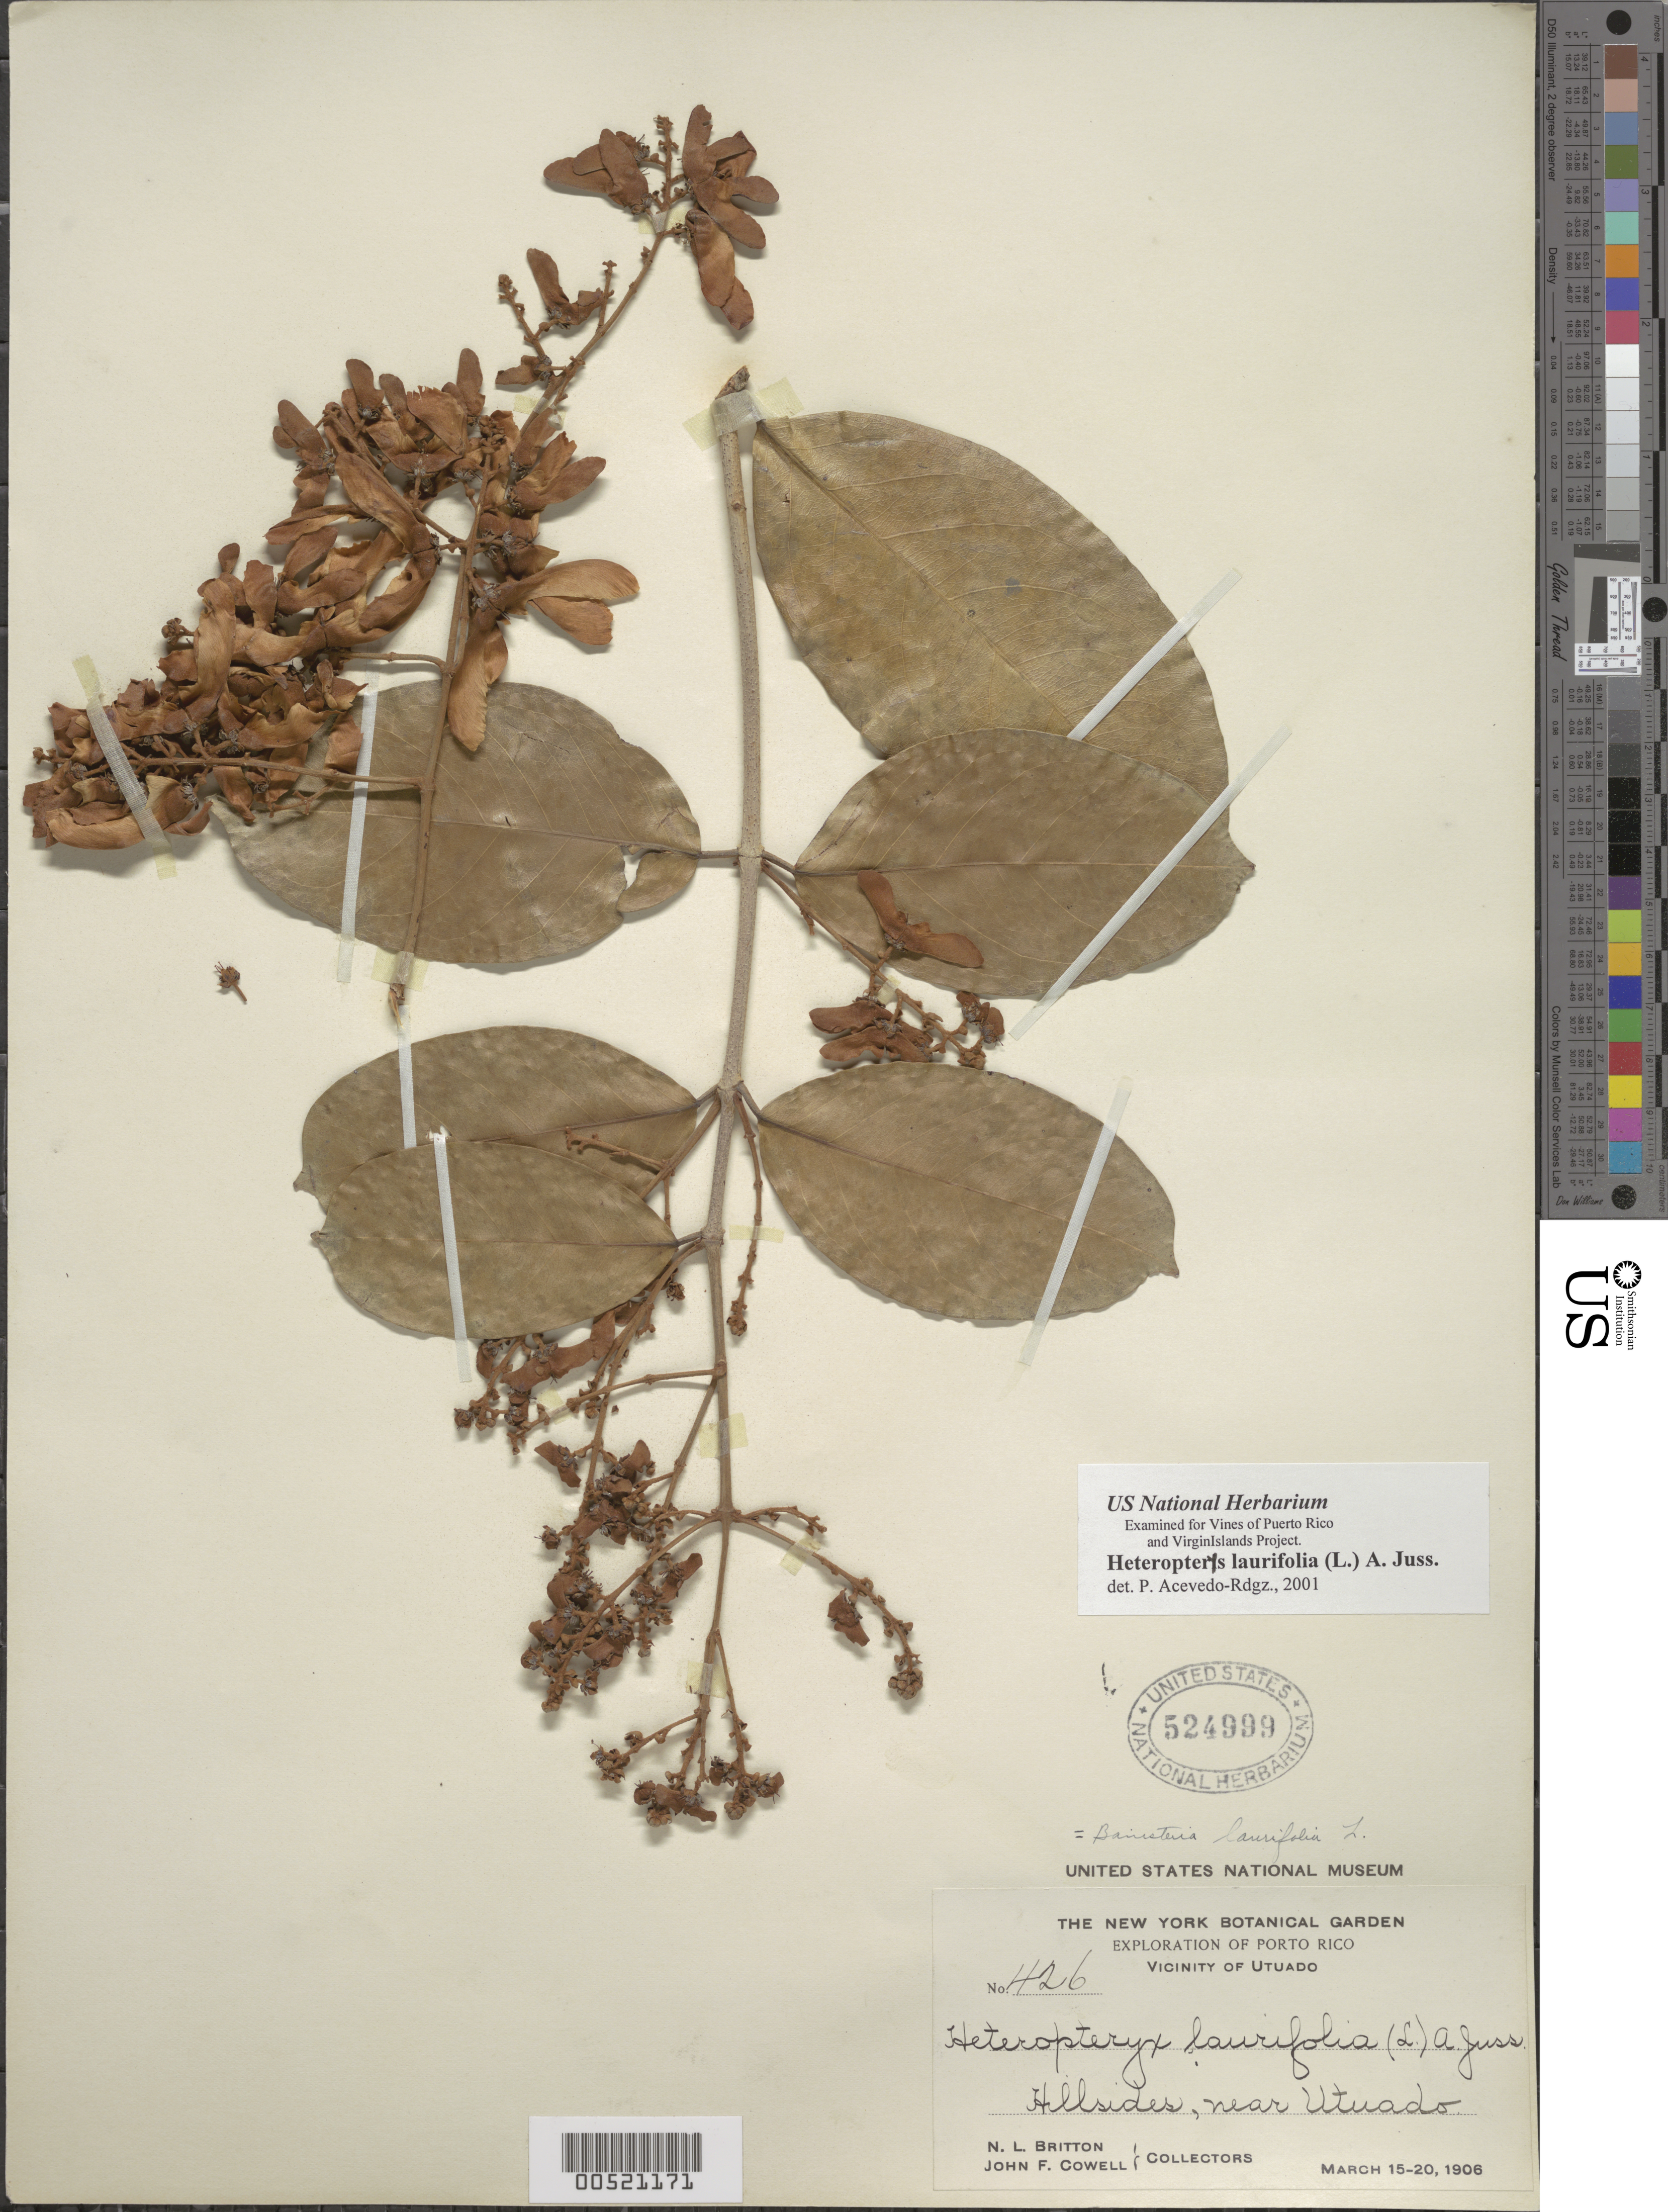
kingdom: Plantae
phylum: Tracheophyta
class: Magnoliopsida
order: Malpighiales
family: Malpighiaceae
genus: Heteropterys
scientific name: Heteropterys laurifolia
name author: (L.) A. Juss.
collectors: N. Britton & J. F. Cowell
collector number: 426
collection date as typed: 15 Mar 1906 to 20 Mar 1906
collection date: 1906-03-15/1906-03-20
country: Puerto Rico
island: Greater Antilles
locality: near Utuado. Hillsides.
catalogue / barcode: US 524999